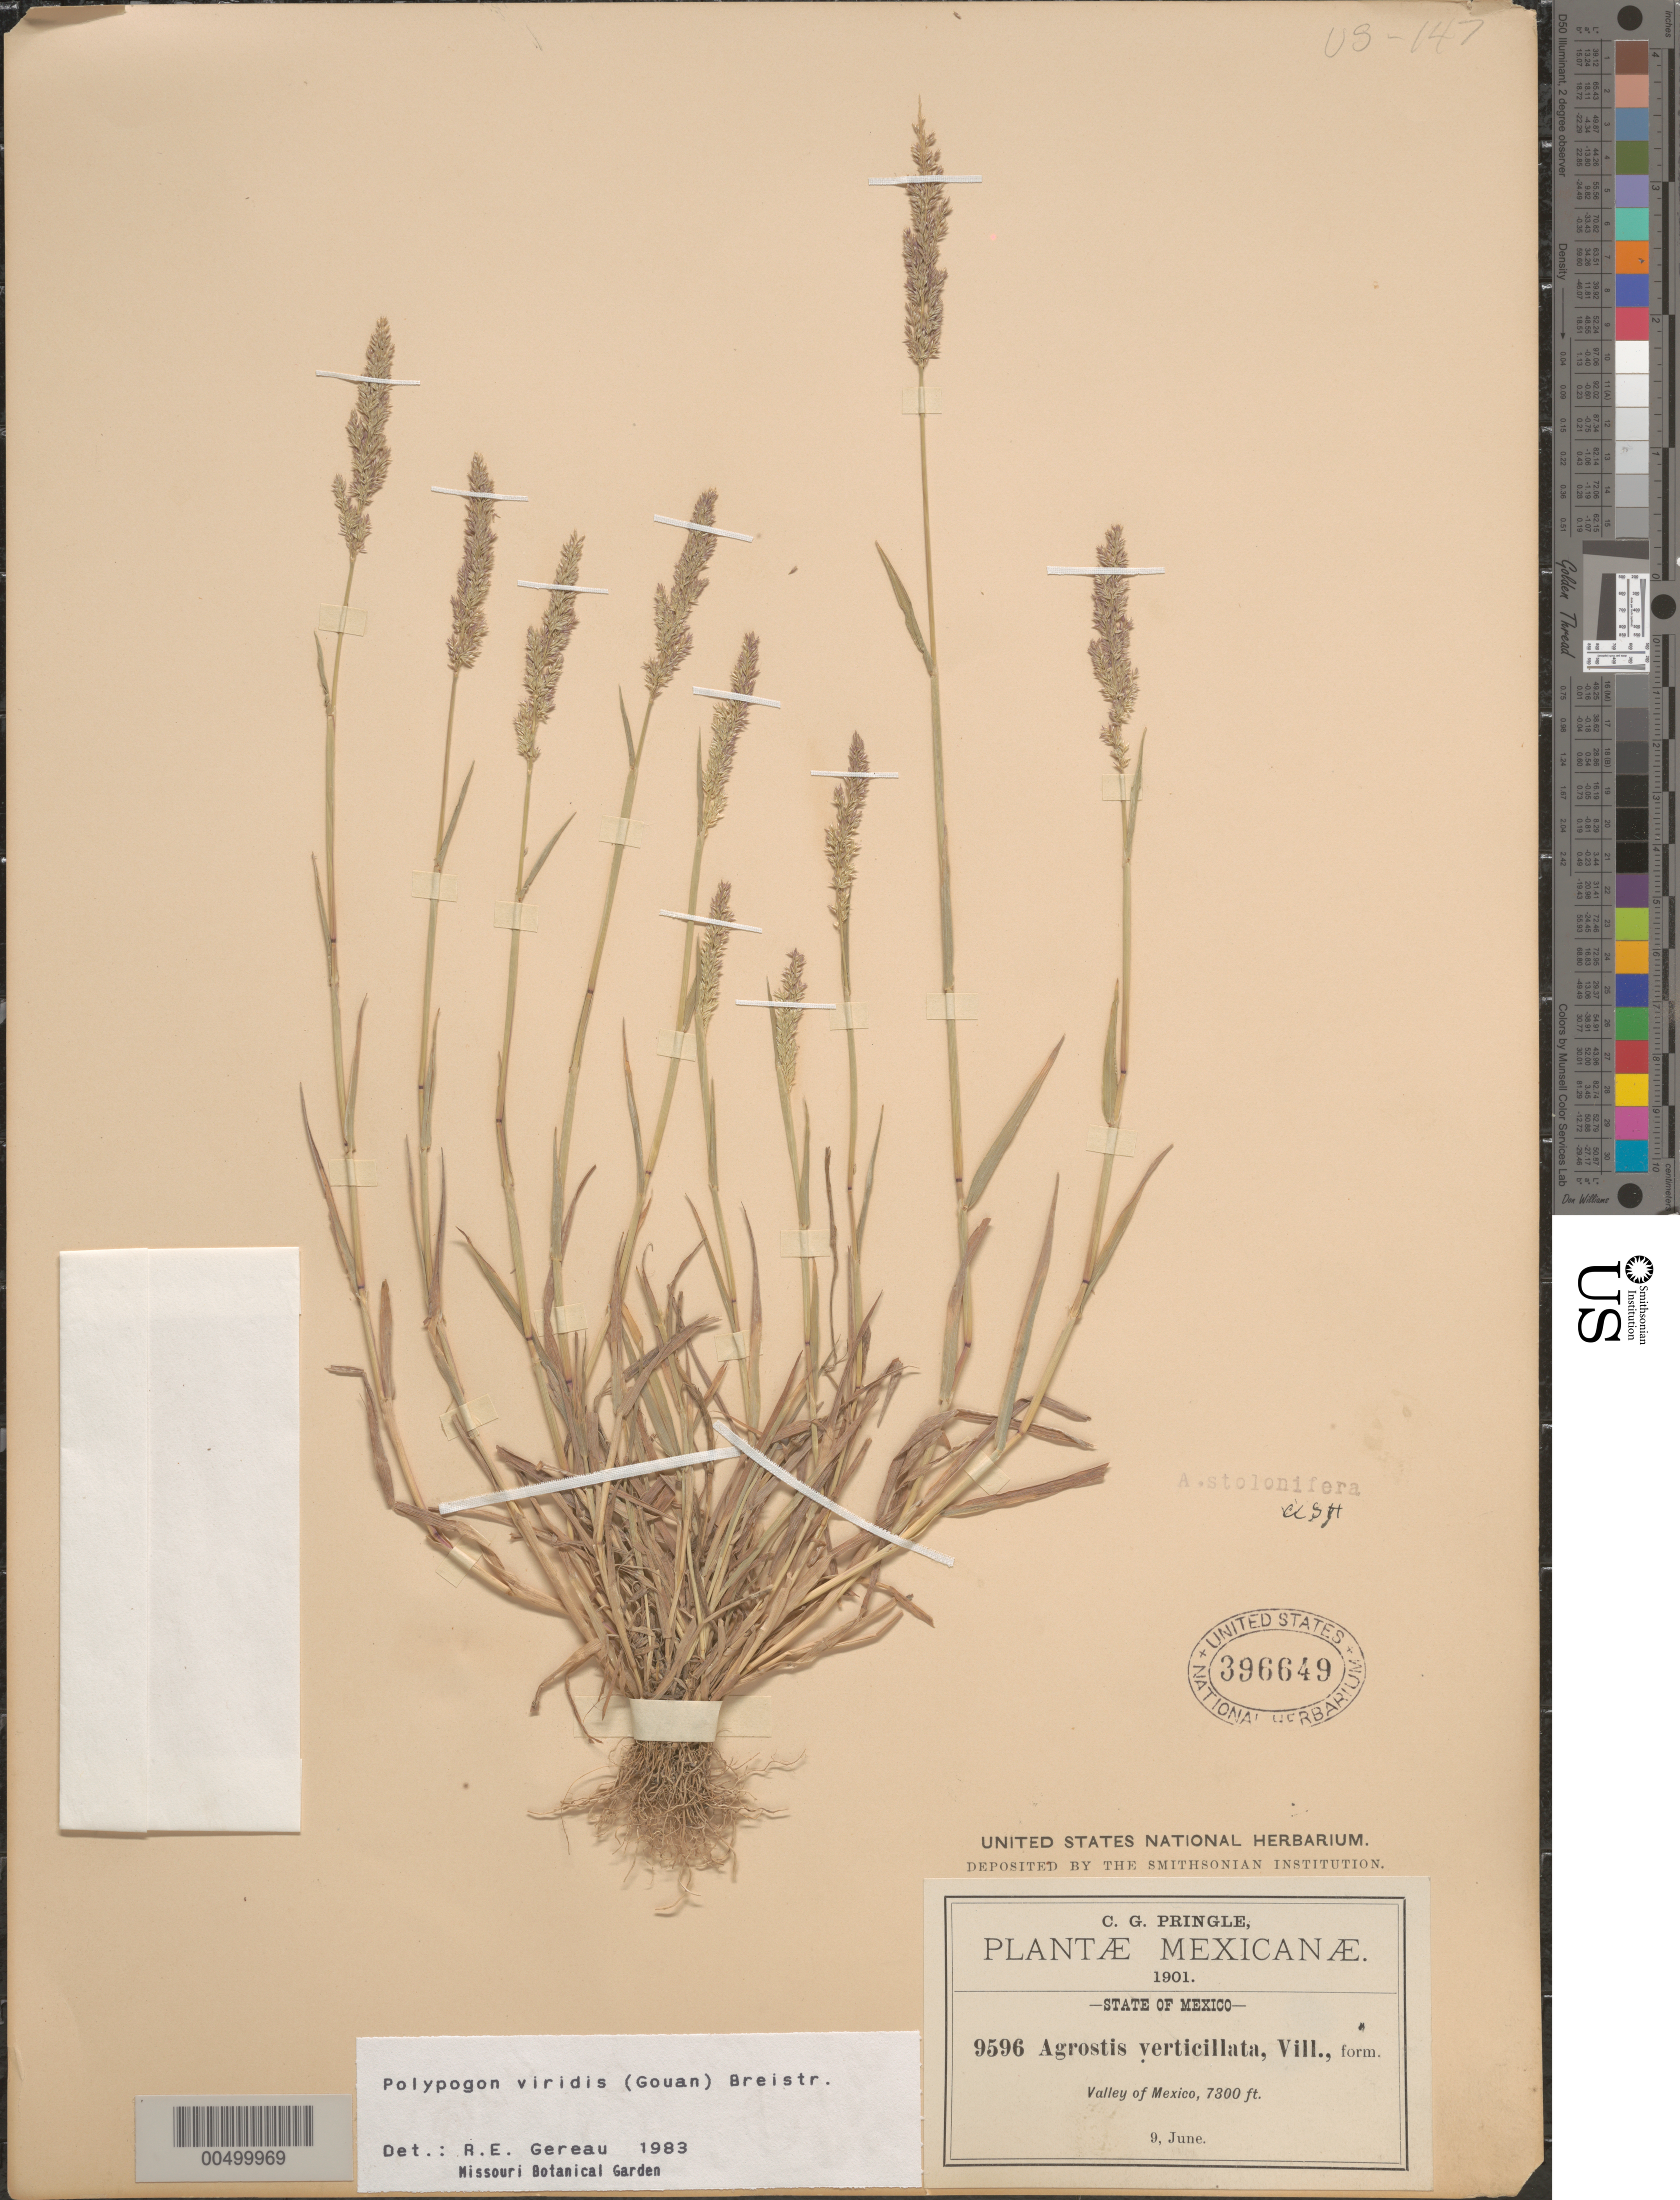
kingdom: Plantae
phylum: Tracheophyta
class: Liliopsida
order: Poales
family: Poaceae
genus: Polypogon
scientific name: Polypogon viridis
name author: (Gouan) Breistroffer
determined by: Gereau, R. E.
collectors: C. G. Pringle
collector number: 9596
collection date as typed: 9 Jun 1901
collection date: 1901-06-09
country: Mexico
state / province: México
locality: Valley of Mexico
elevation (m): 2225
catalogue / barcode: US 396649